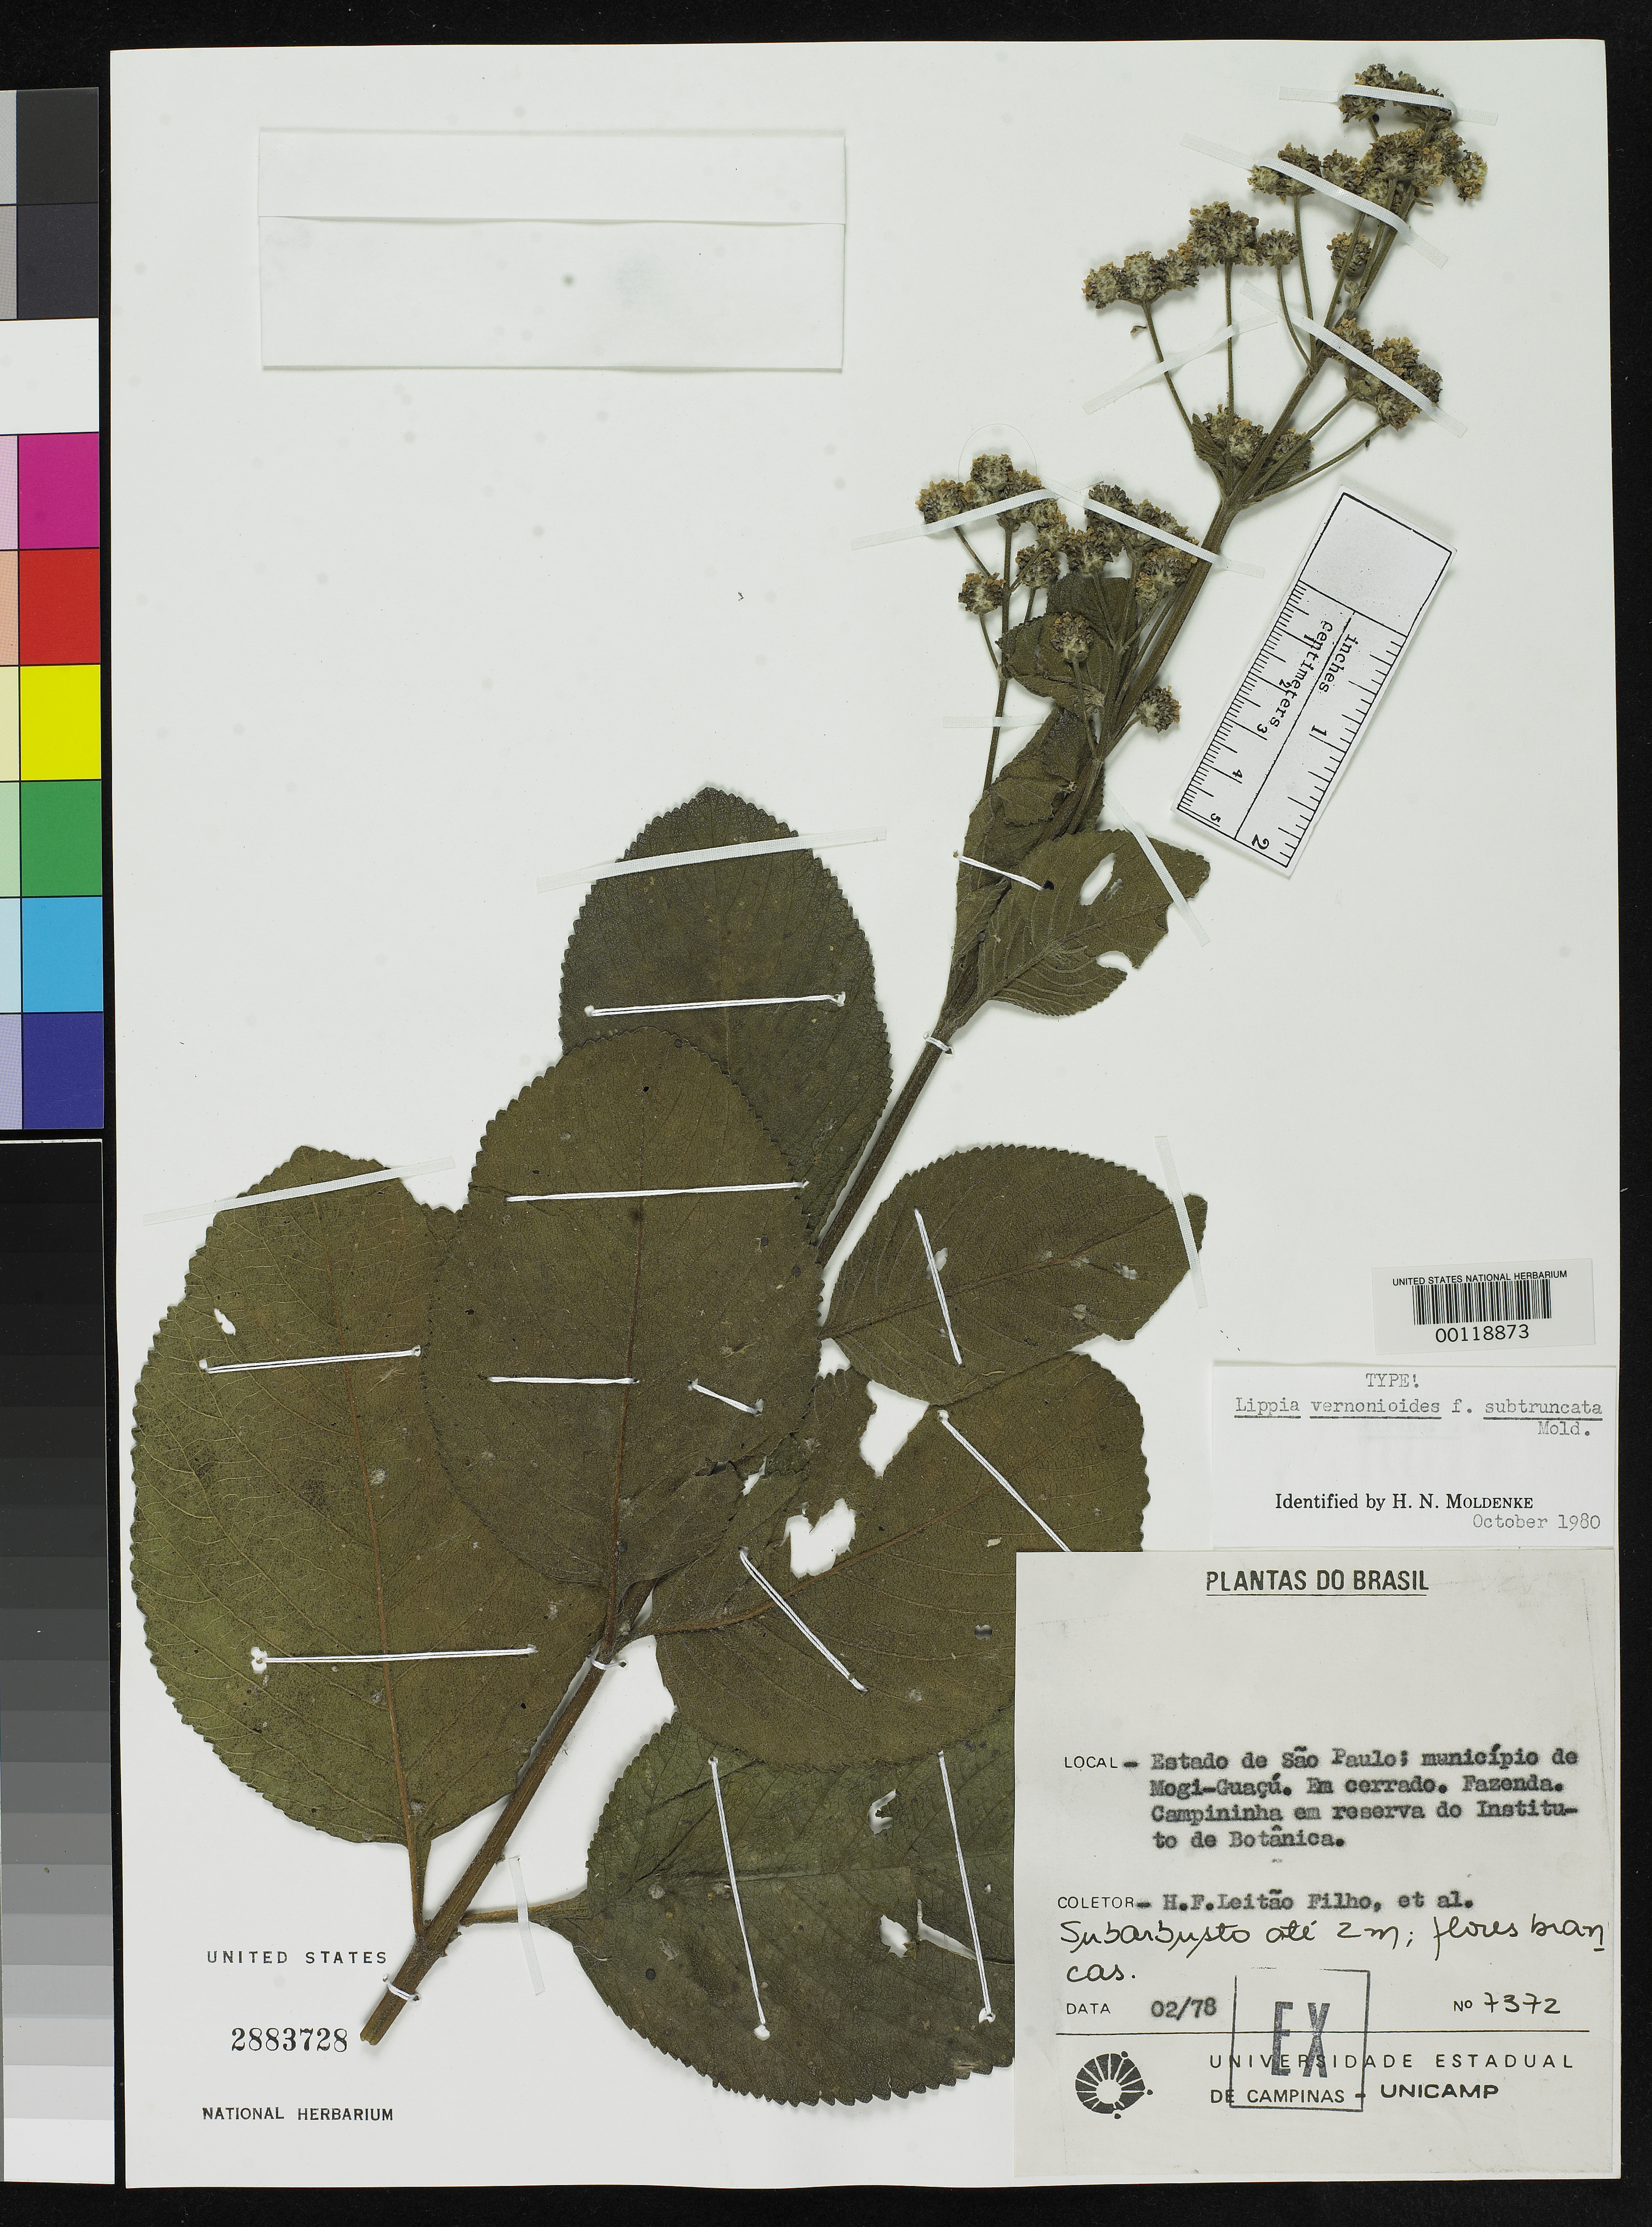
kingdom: Plantae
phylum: Tracheophyta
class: Magnoliopsida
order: Lamiales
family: Verbenaceae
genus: Lippia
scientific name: Lippia vernonioides f. subtruncata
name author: Moldenke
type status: Holotype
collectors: H. d. F. Leitão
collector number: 7372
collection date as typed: Feb 1978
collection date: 1978-02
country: Brazil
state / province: São Paulo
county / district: Mogi-Guaçu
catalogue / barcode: US 2883728